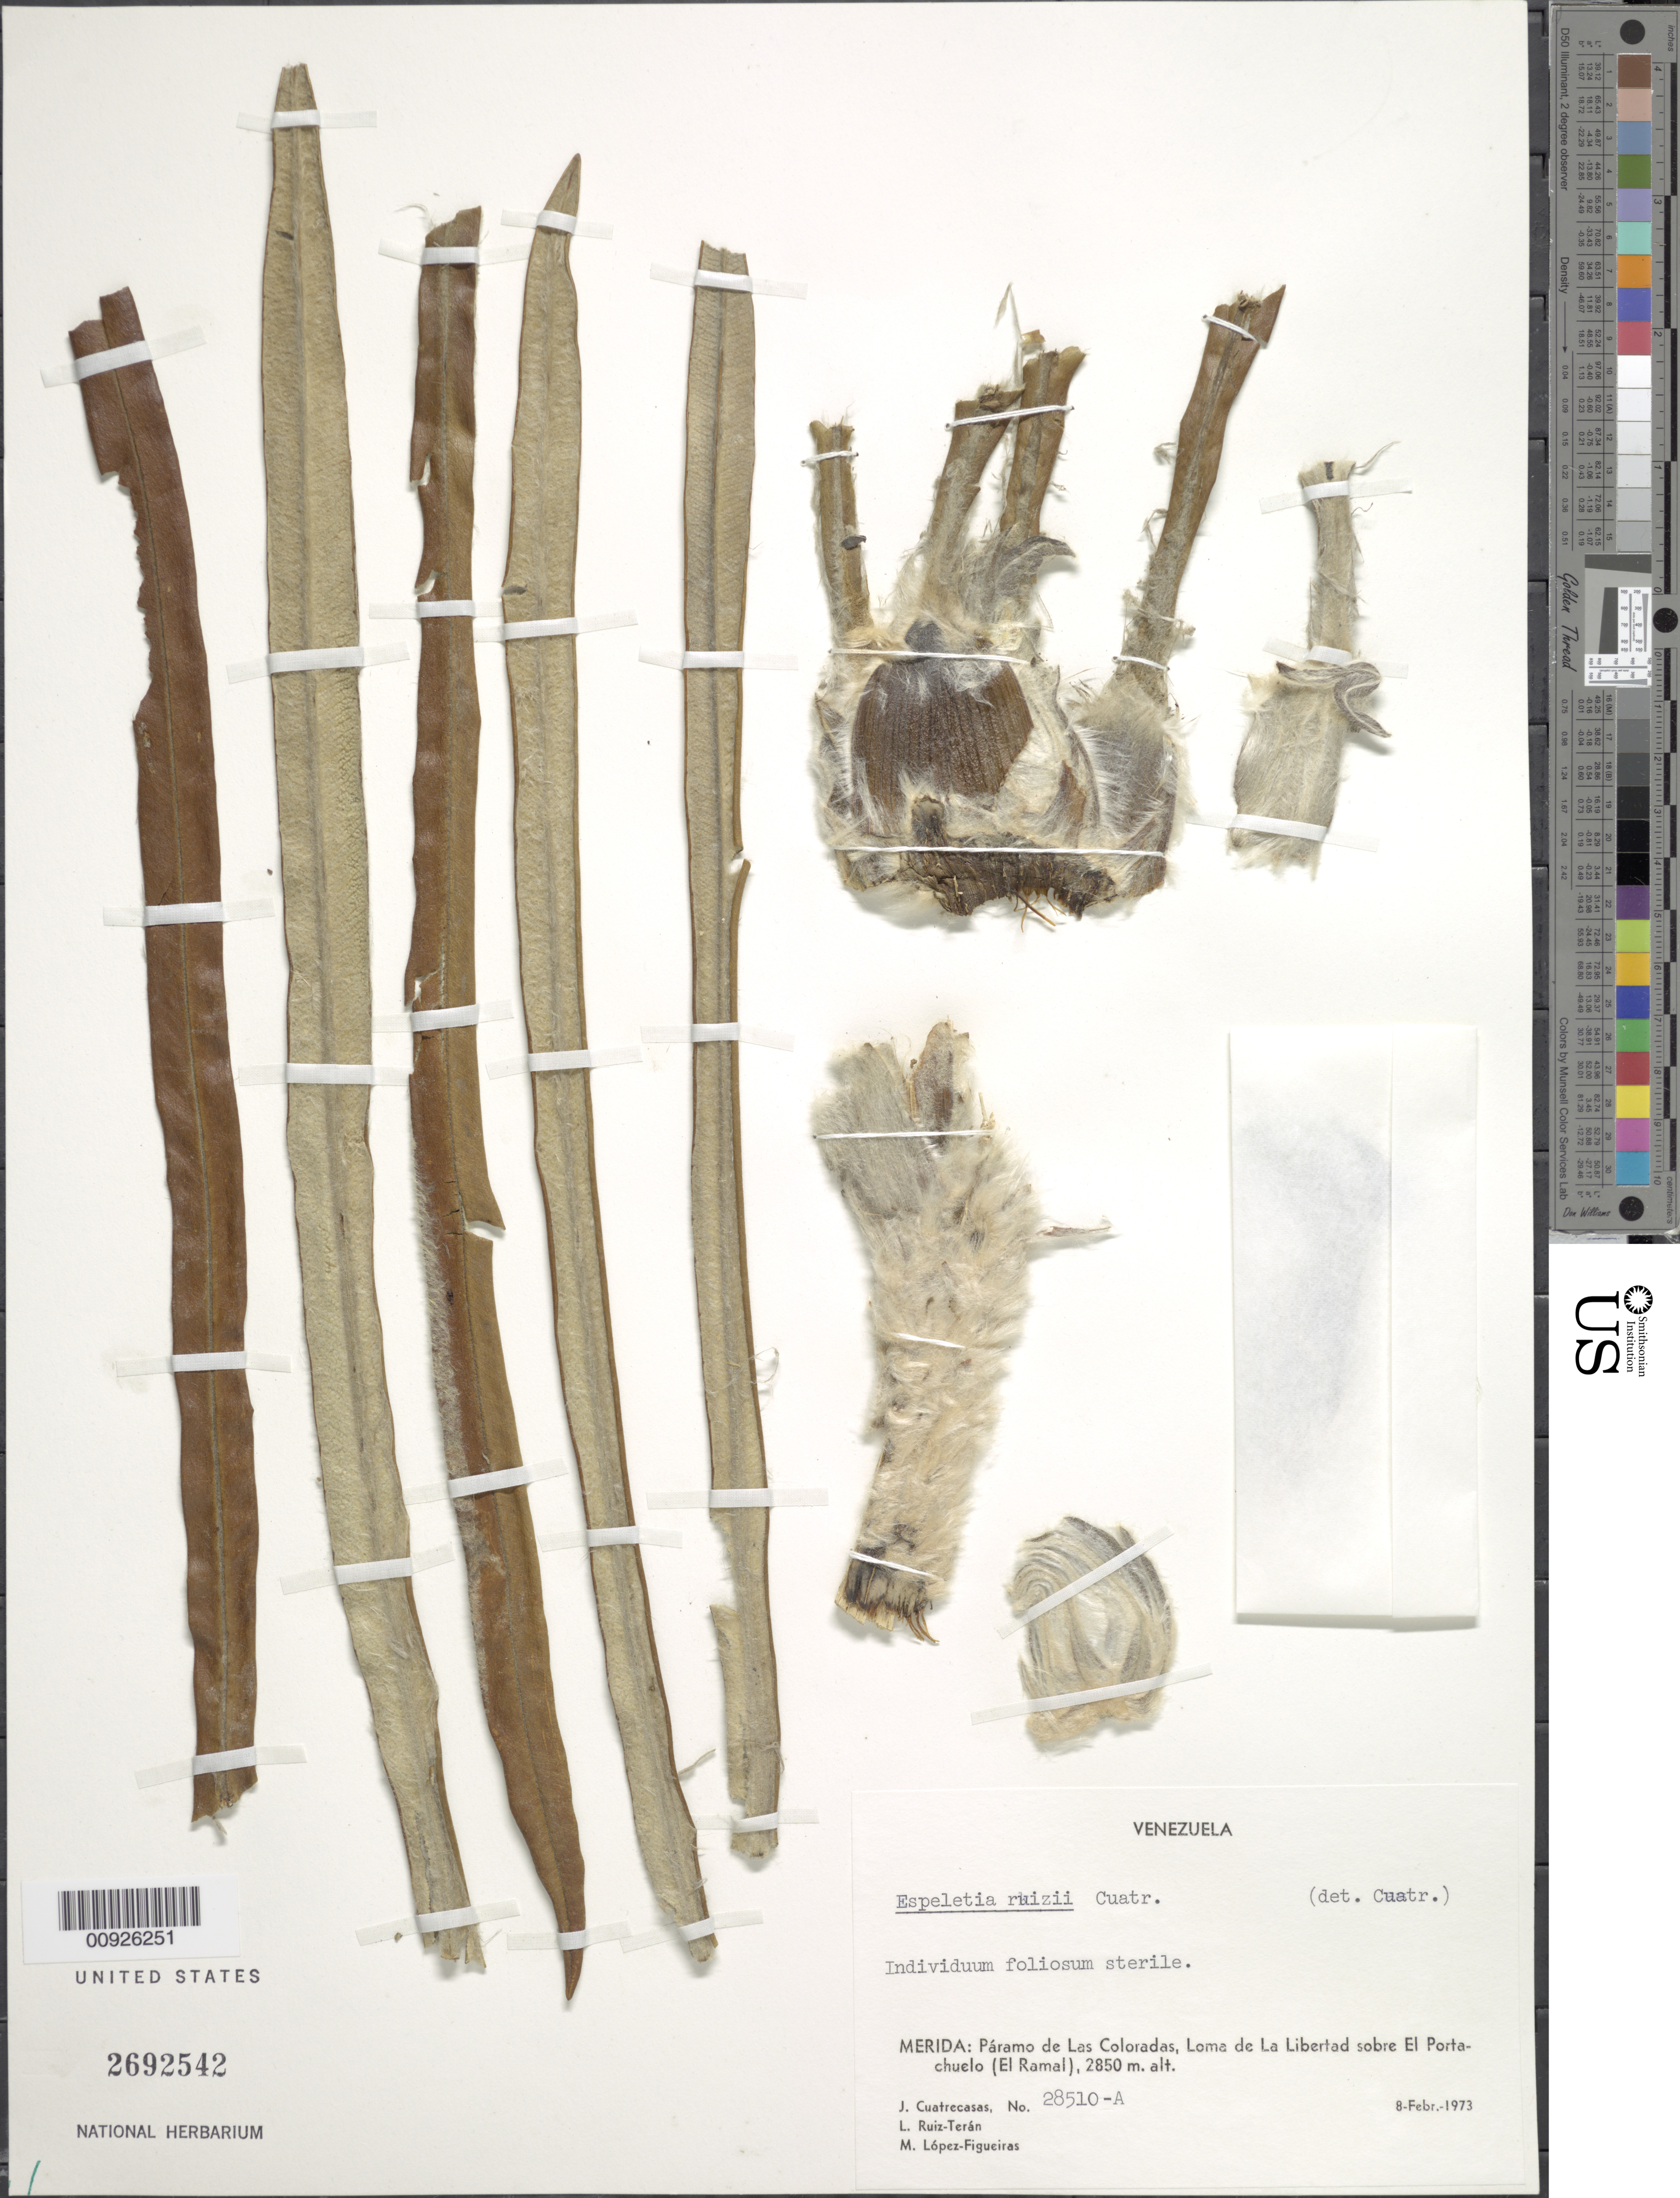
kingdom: Plantae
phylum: Tracheophyta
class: Magnoliopsida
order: Asterales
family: Asteraceae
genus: Ruilopezia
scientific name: Ruilopezia ruizii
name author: (Cuatrec.) Cuatrec.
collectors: J. Cuatrecasas, L. E. Ruíz-Terán & M. López Figueiras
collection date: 1973-02-08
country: Venezuela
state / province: Mérida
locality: P. de las Coloradas. Loma de la Libertad sobre El Portachuelo (El Ramal)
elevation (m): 2850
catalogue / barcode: US 2692542